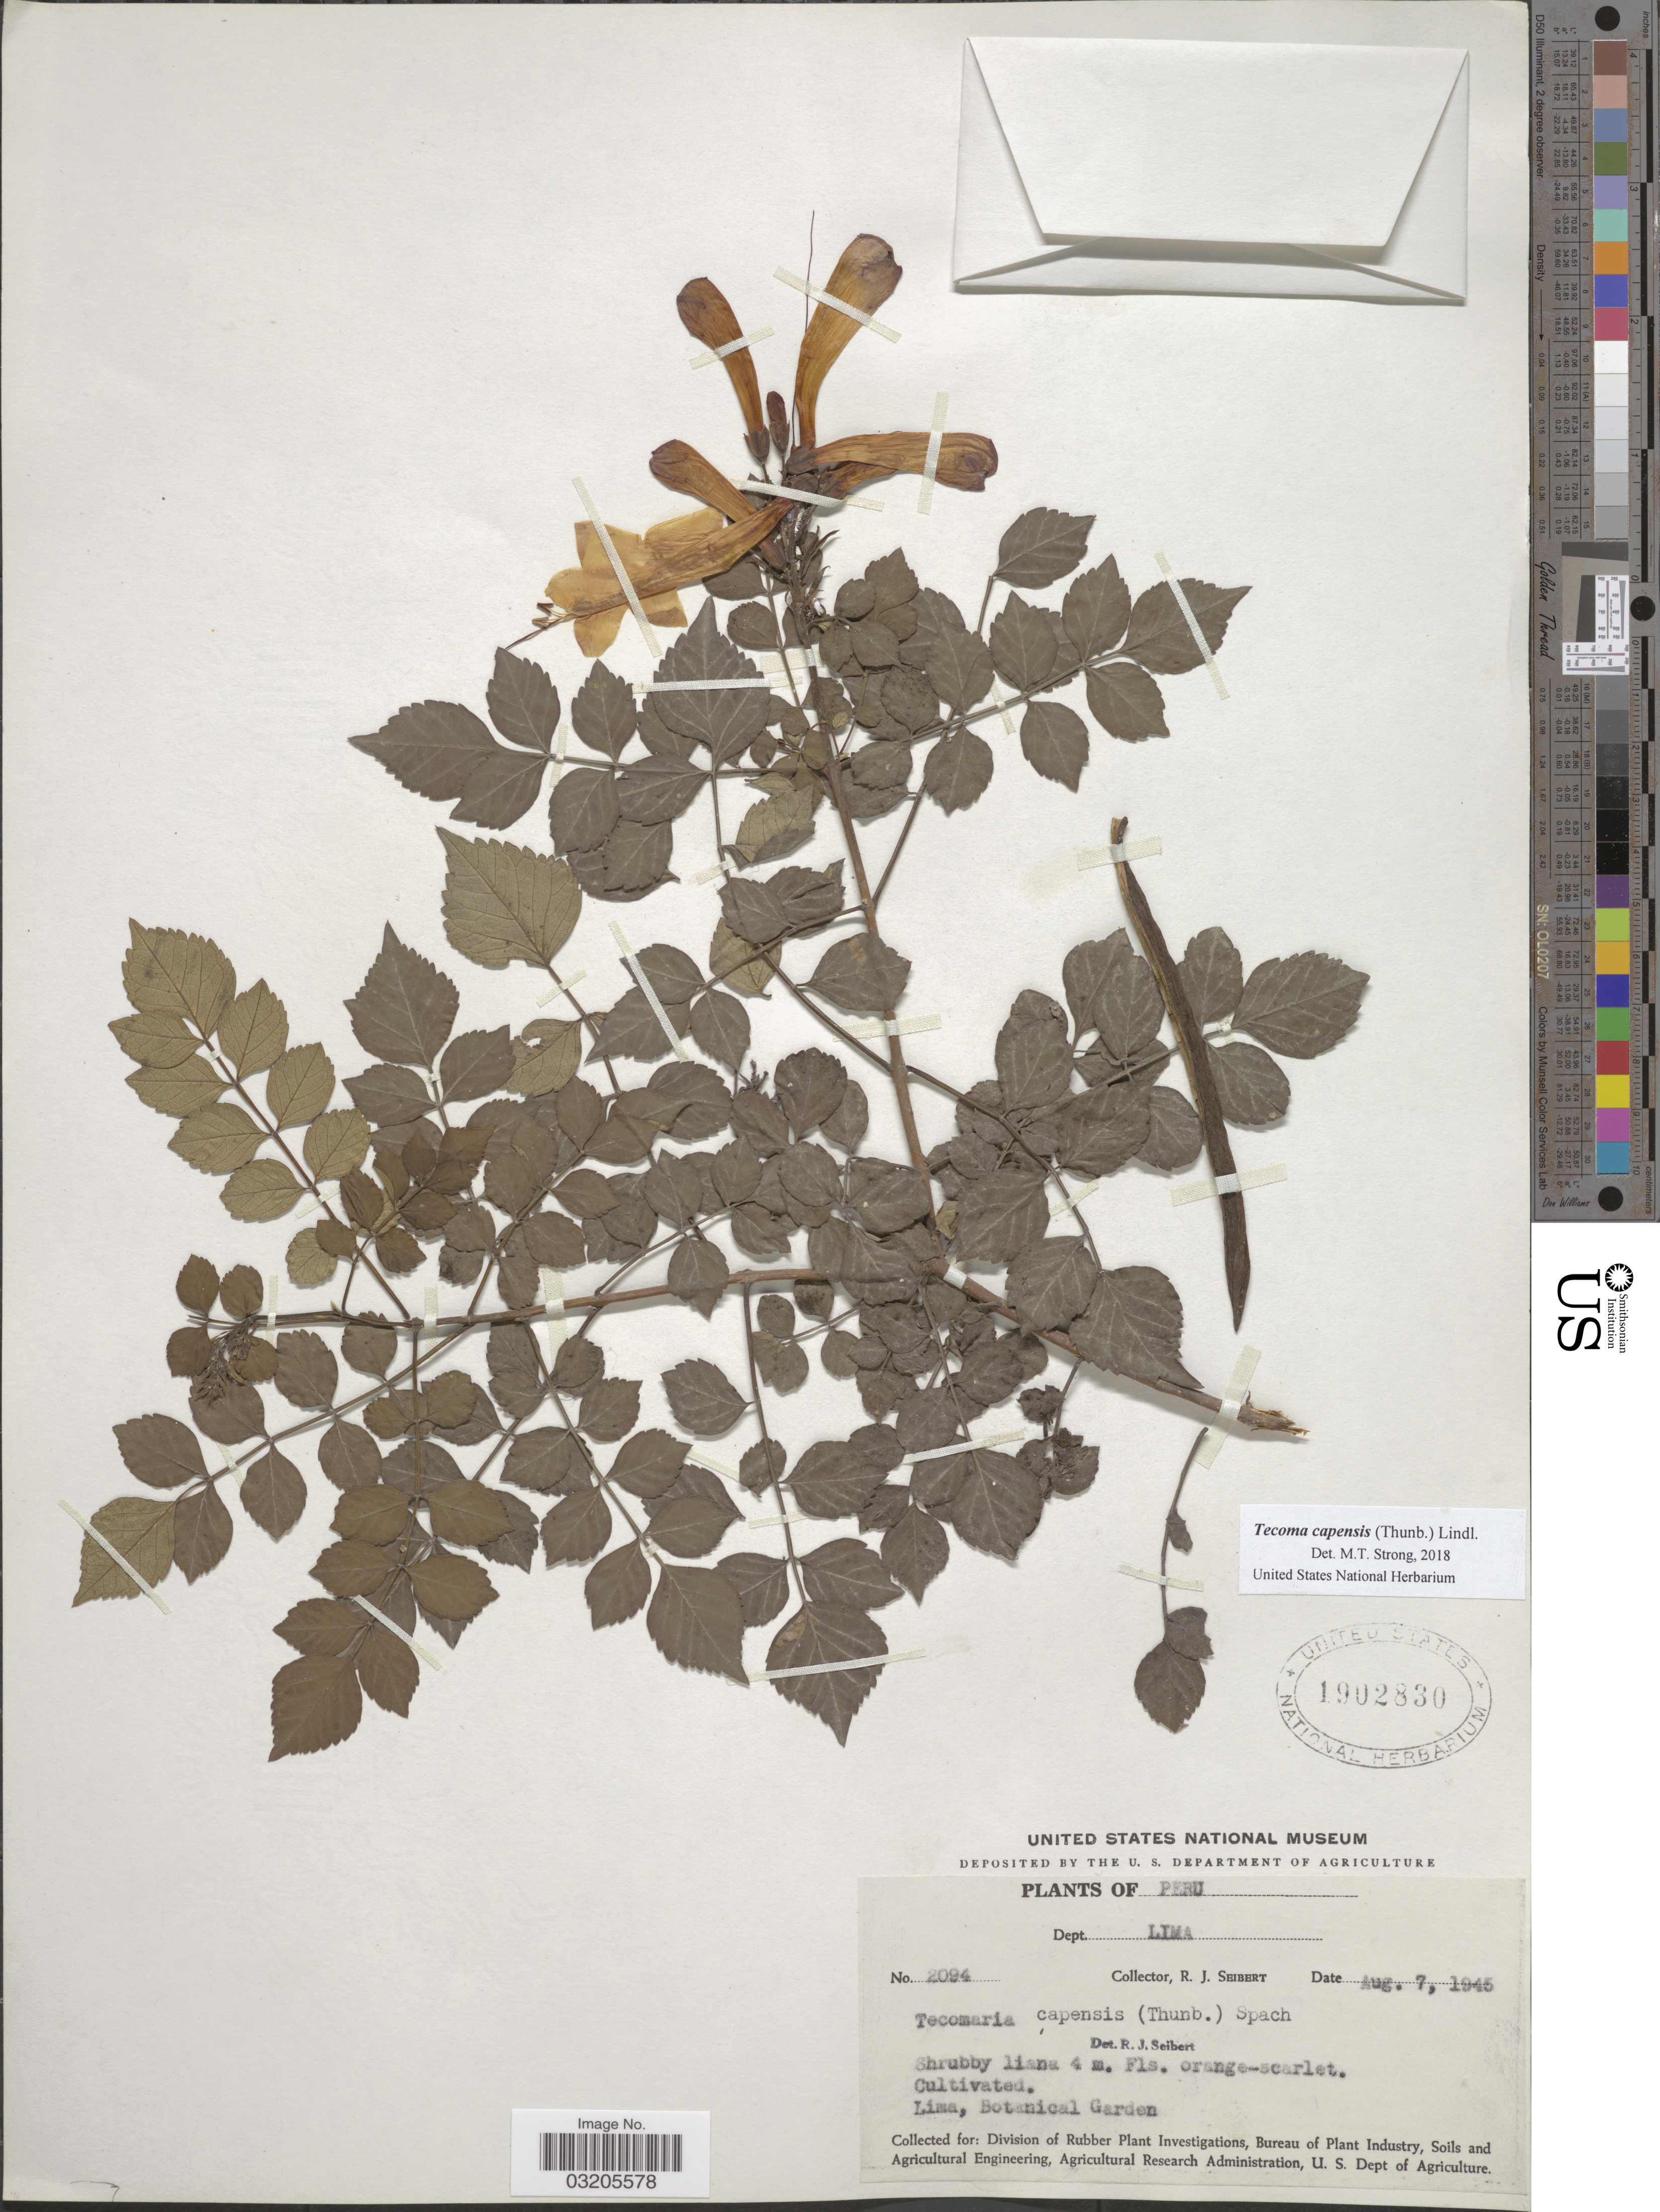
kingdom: Plantae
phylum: Tracheophyta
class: Magnoliopsida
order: Lamiales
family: Bignoniaceae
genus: Tecoma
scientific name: Tecoma capensis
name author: (Thunb.) Lindl.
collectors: R. J. Seibert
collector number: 2094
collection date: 1945-08-07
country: Peru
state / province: Lima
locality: Dept. Lima. Botanical Garden.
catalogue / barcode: US 1902830